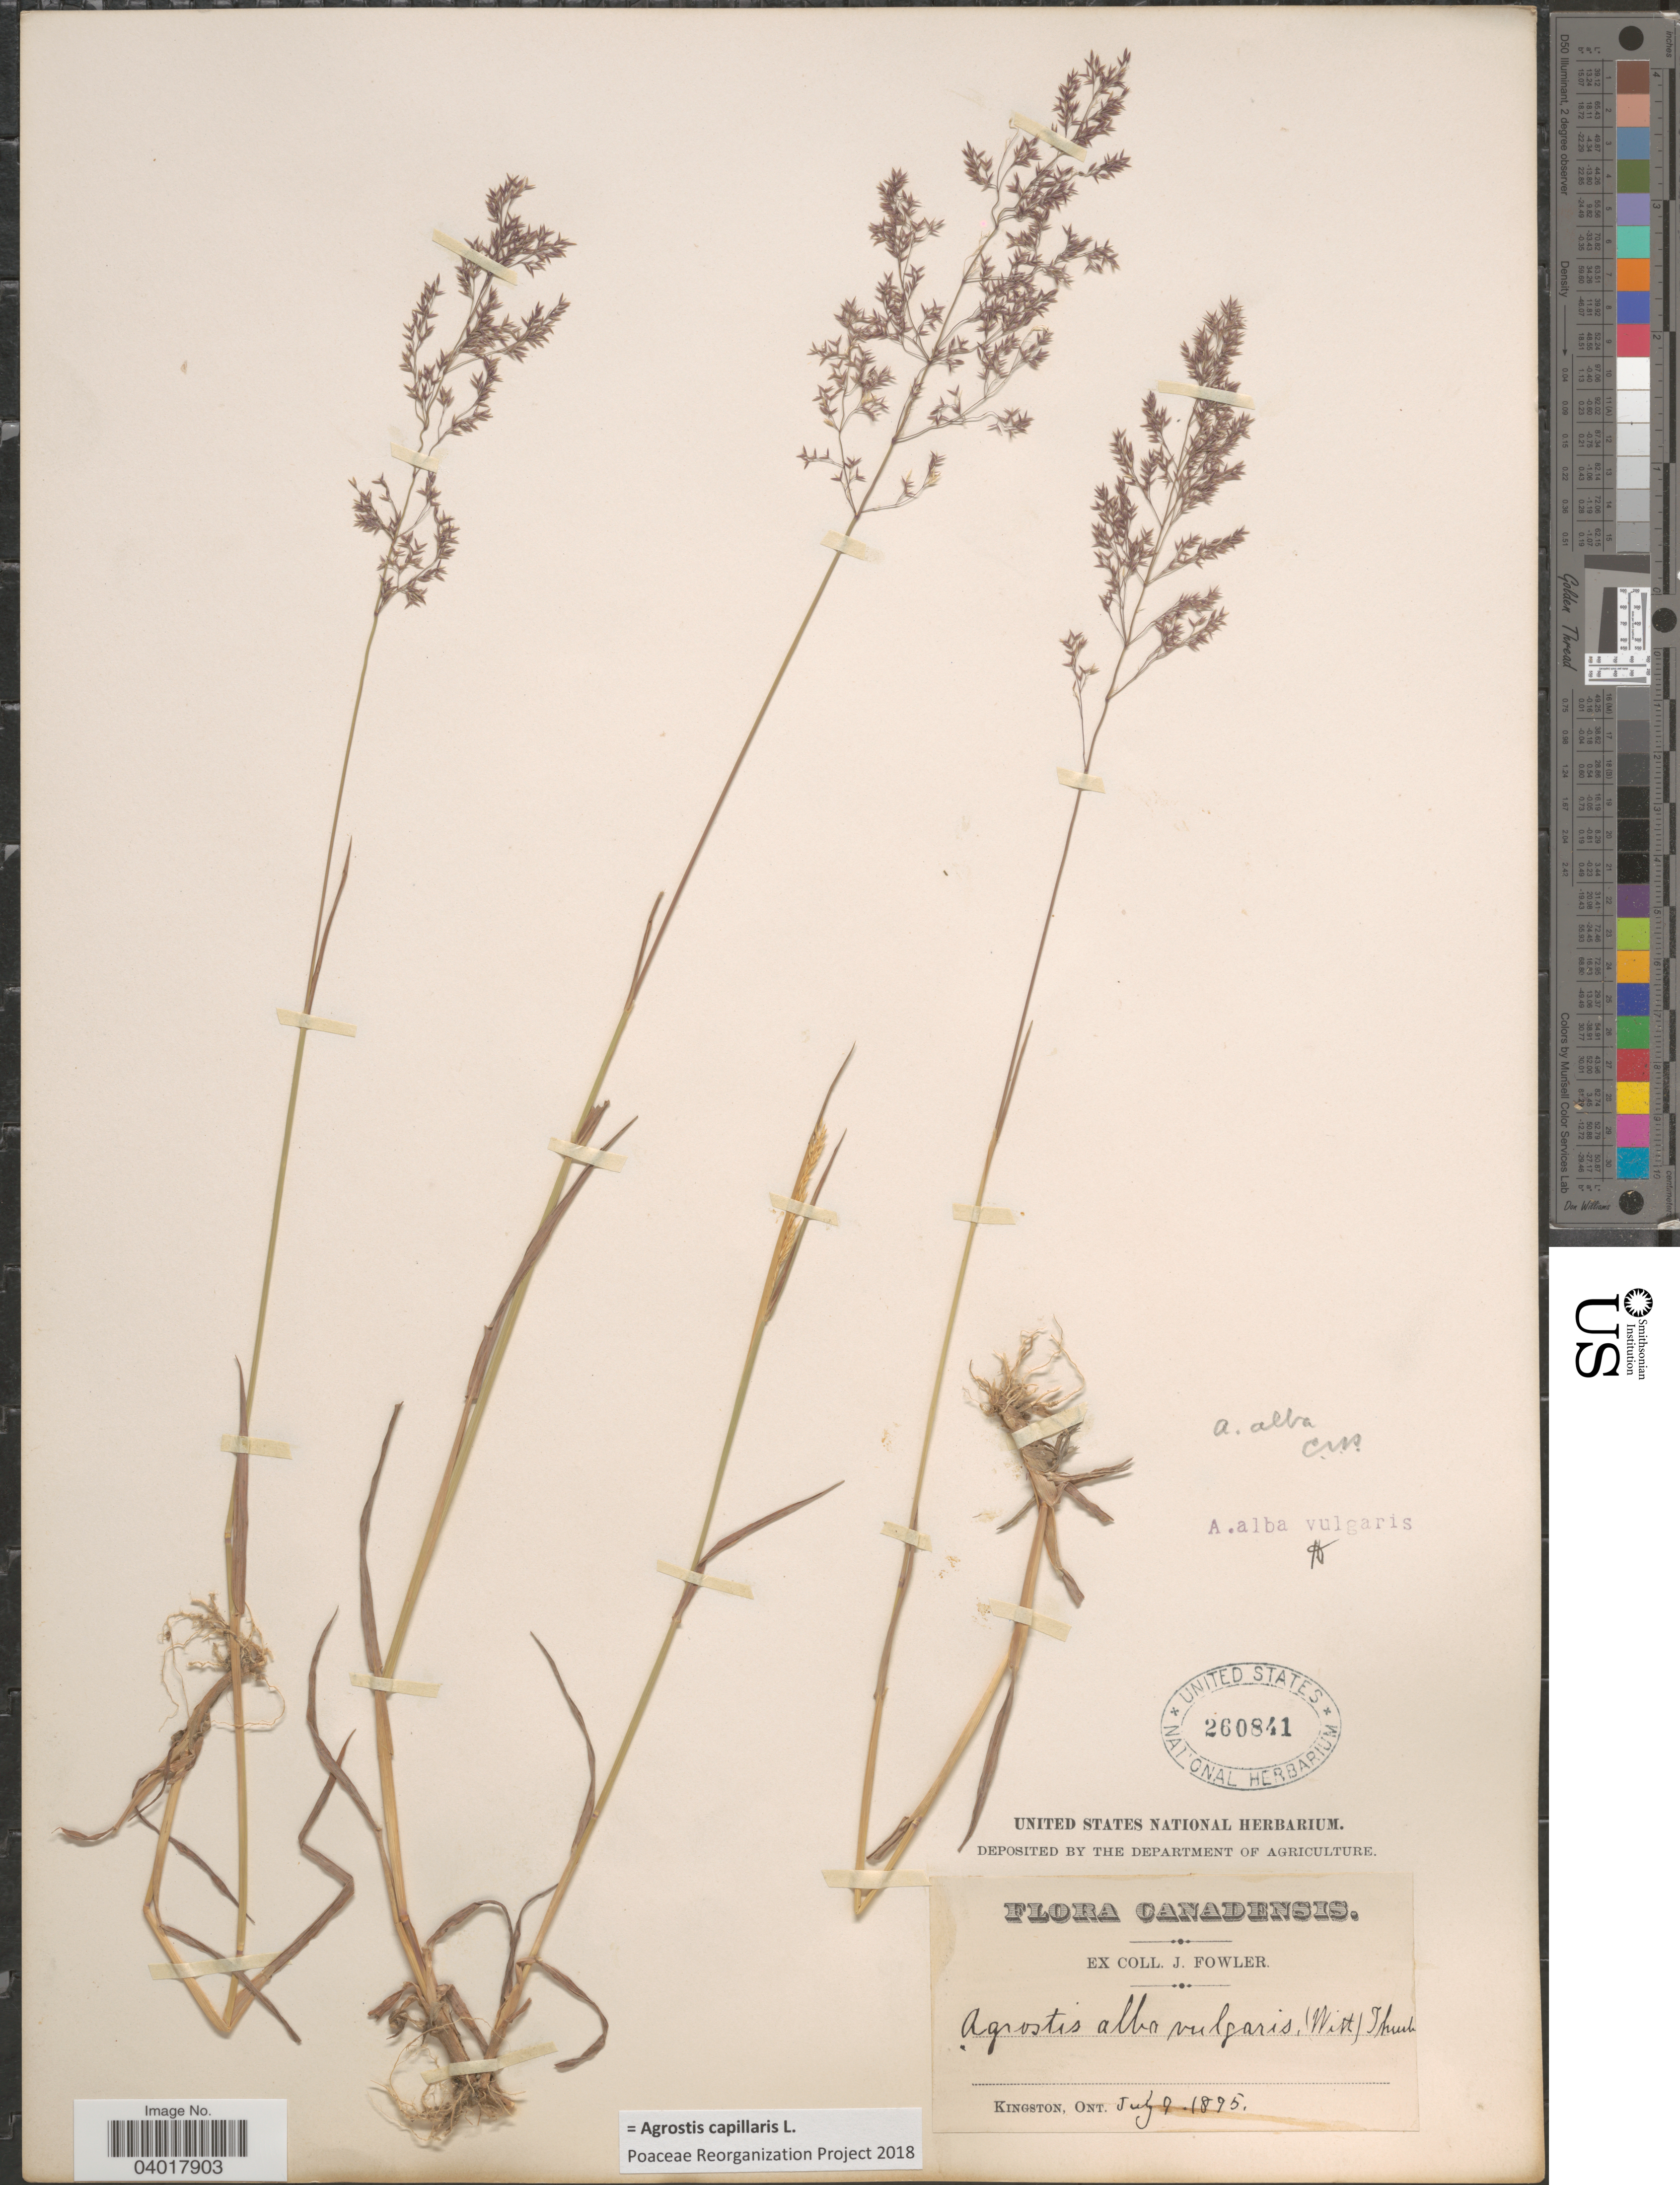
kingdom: Plantae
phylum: Tracheophyta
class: Liliopsida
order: Poales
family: Poaceae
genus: Agrostis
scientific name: Agrostis capillaris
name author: L.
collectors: J. Fowler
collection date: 1895-07-09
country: Canada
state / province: Ontario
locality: Kingston.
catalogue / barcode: US 260841